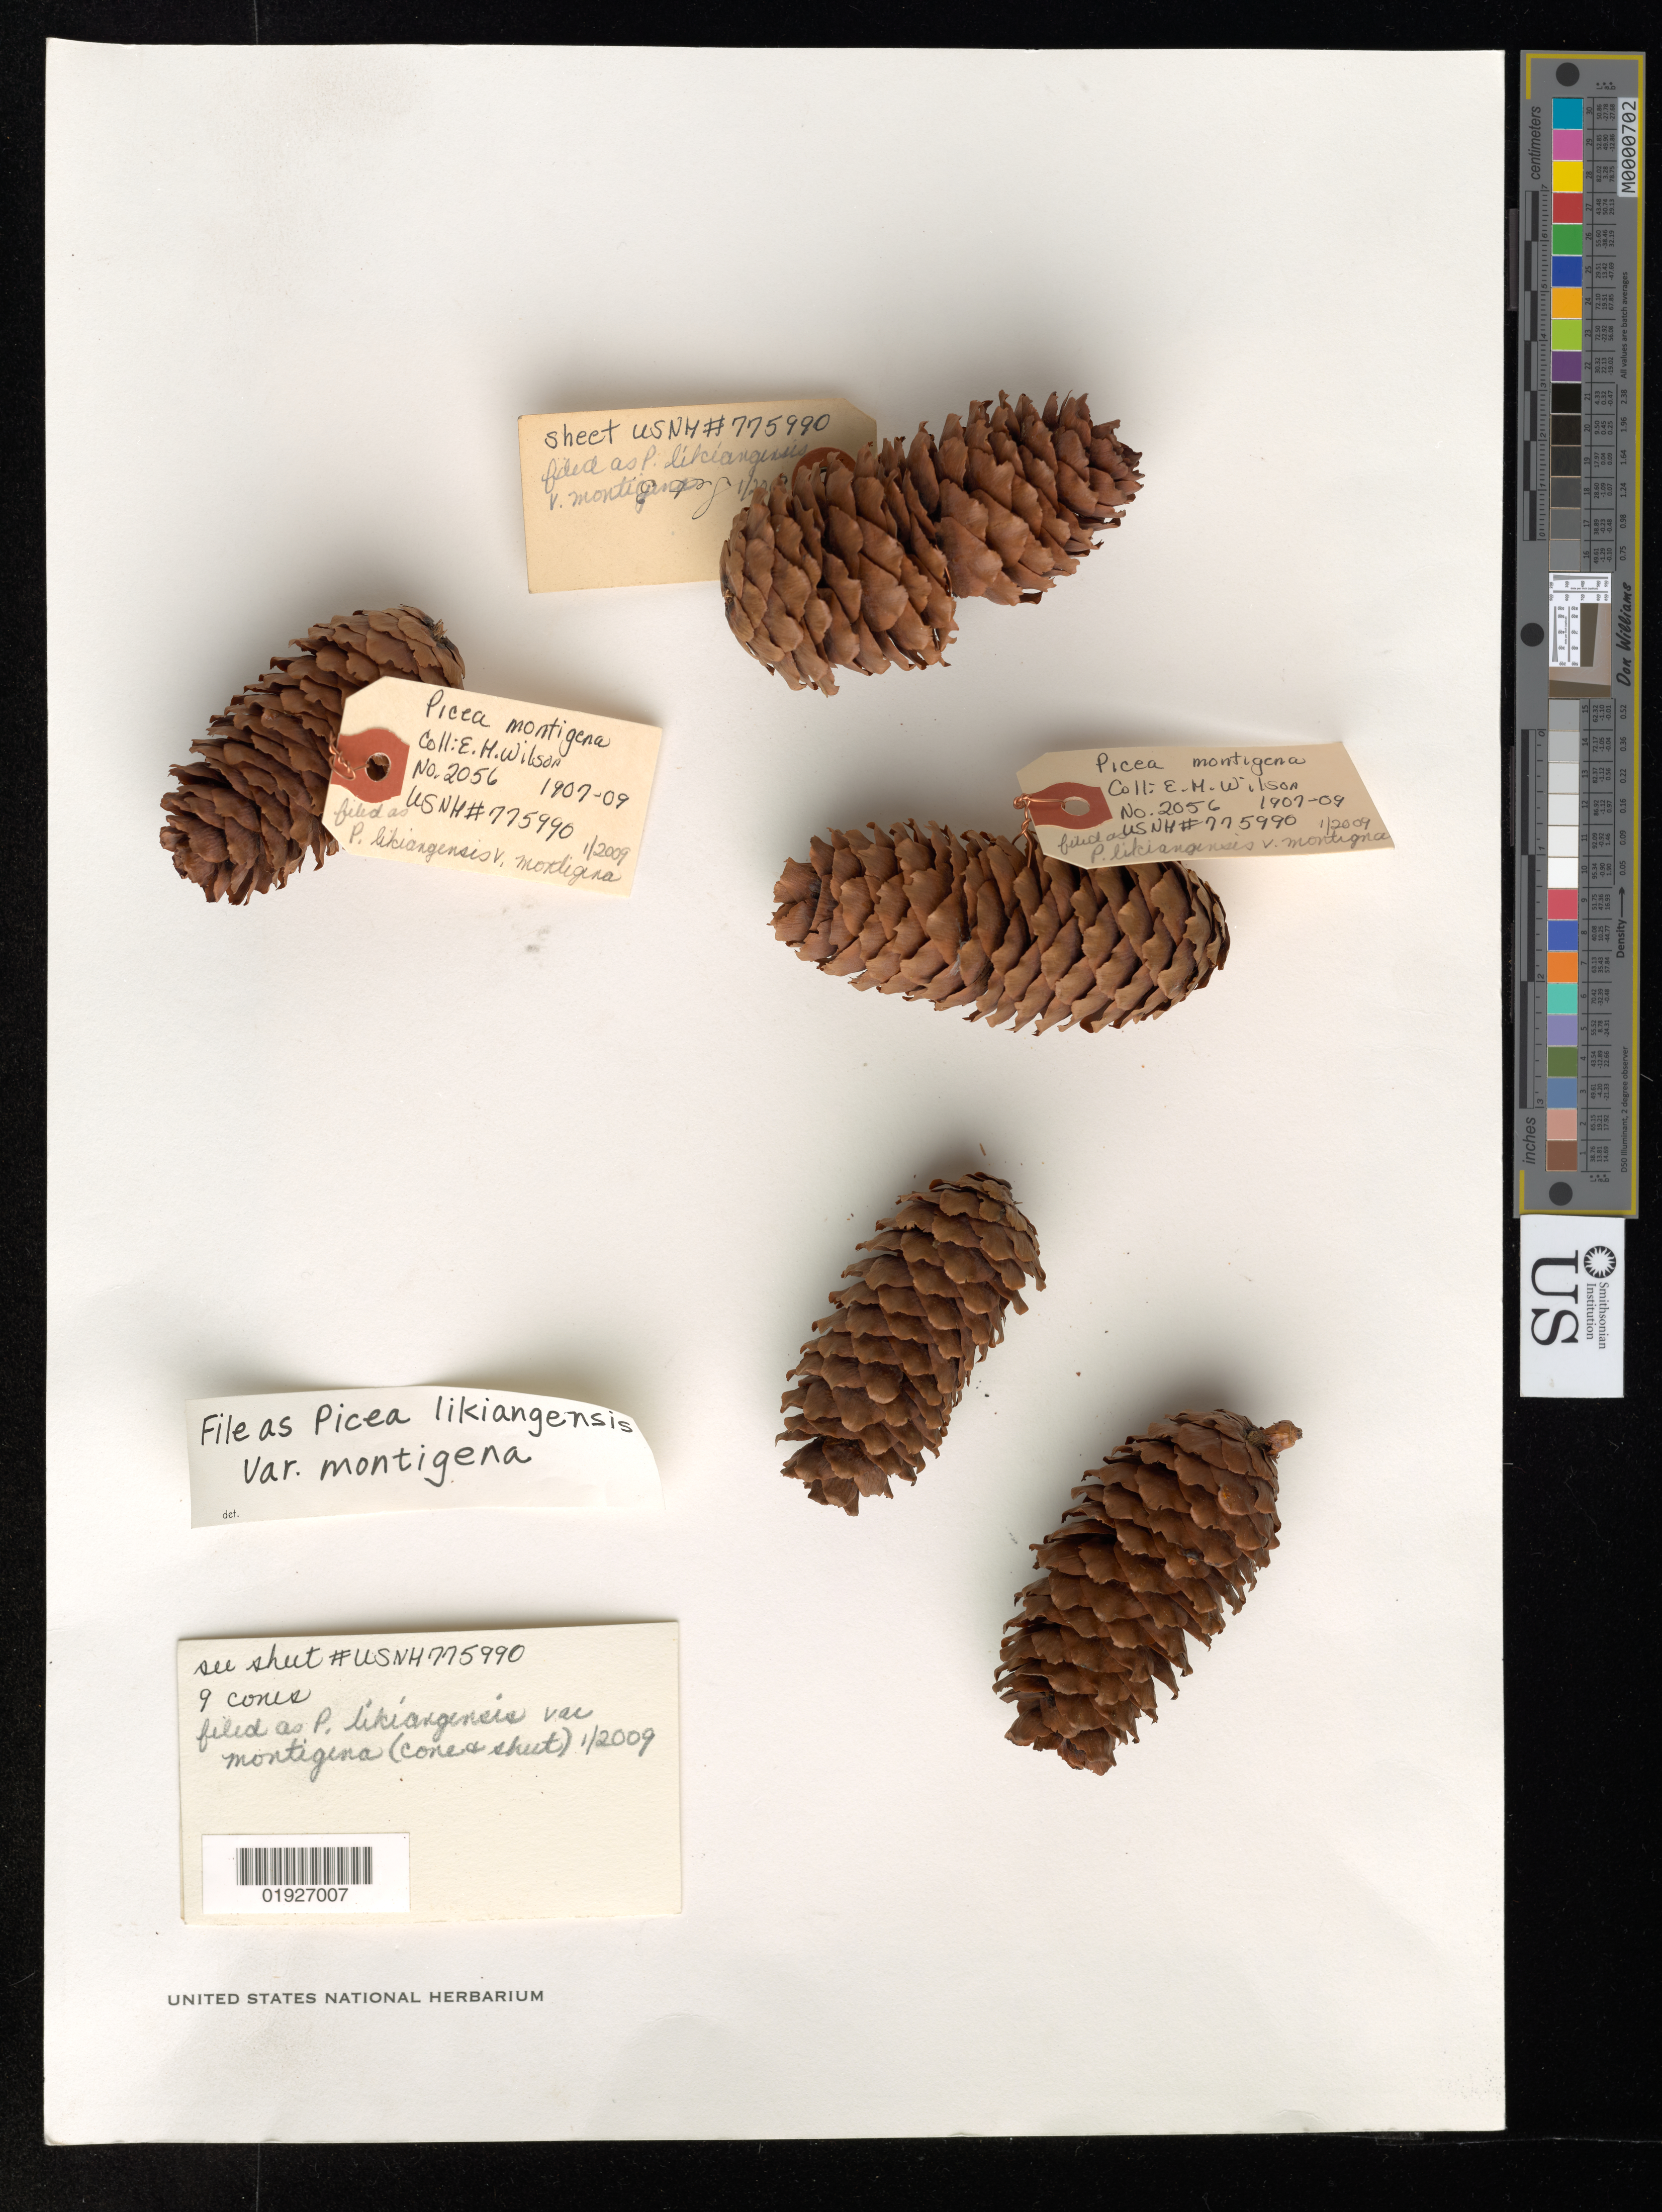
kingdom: Plantae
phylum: Tracheophyta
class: Pinopsida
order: Pinales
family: Pinaceae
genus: Picea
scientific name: Picea likiangensis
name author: (Franch.) E. Pritz.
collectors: E. Wilson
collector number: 2056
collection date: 1908-07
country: China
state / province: Sichuan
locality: Western Szechuan